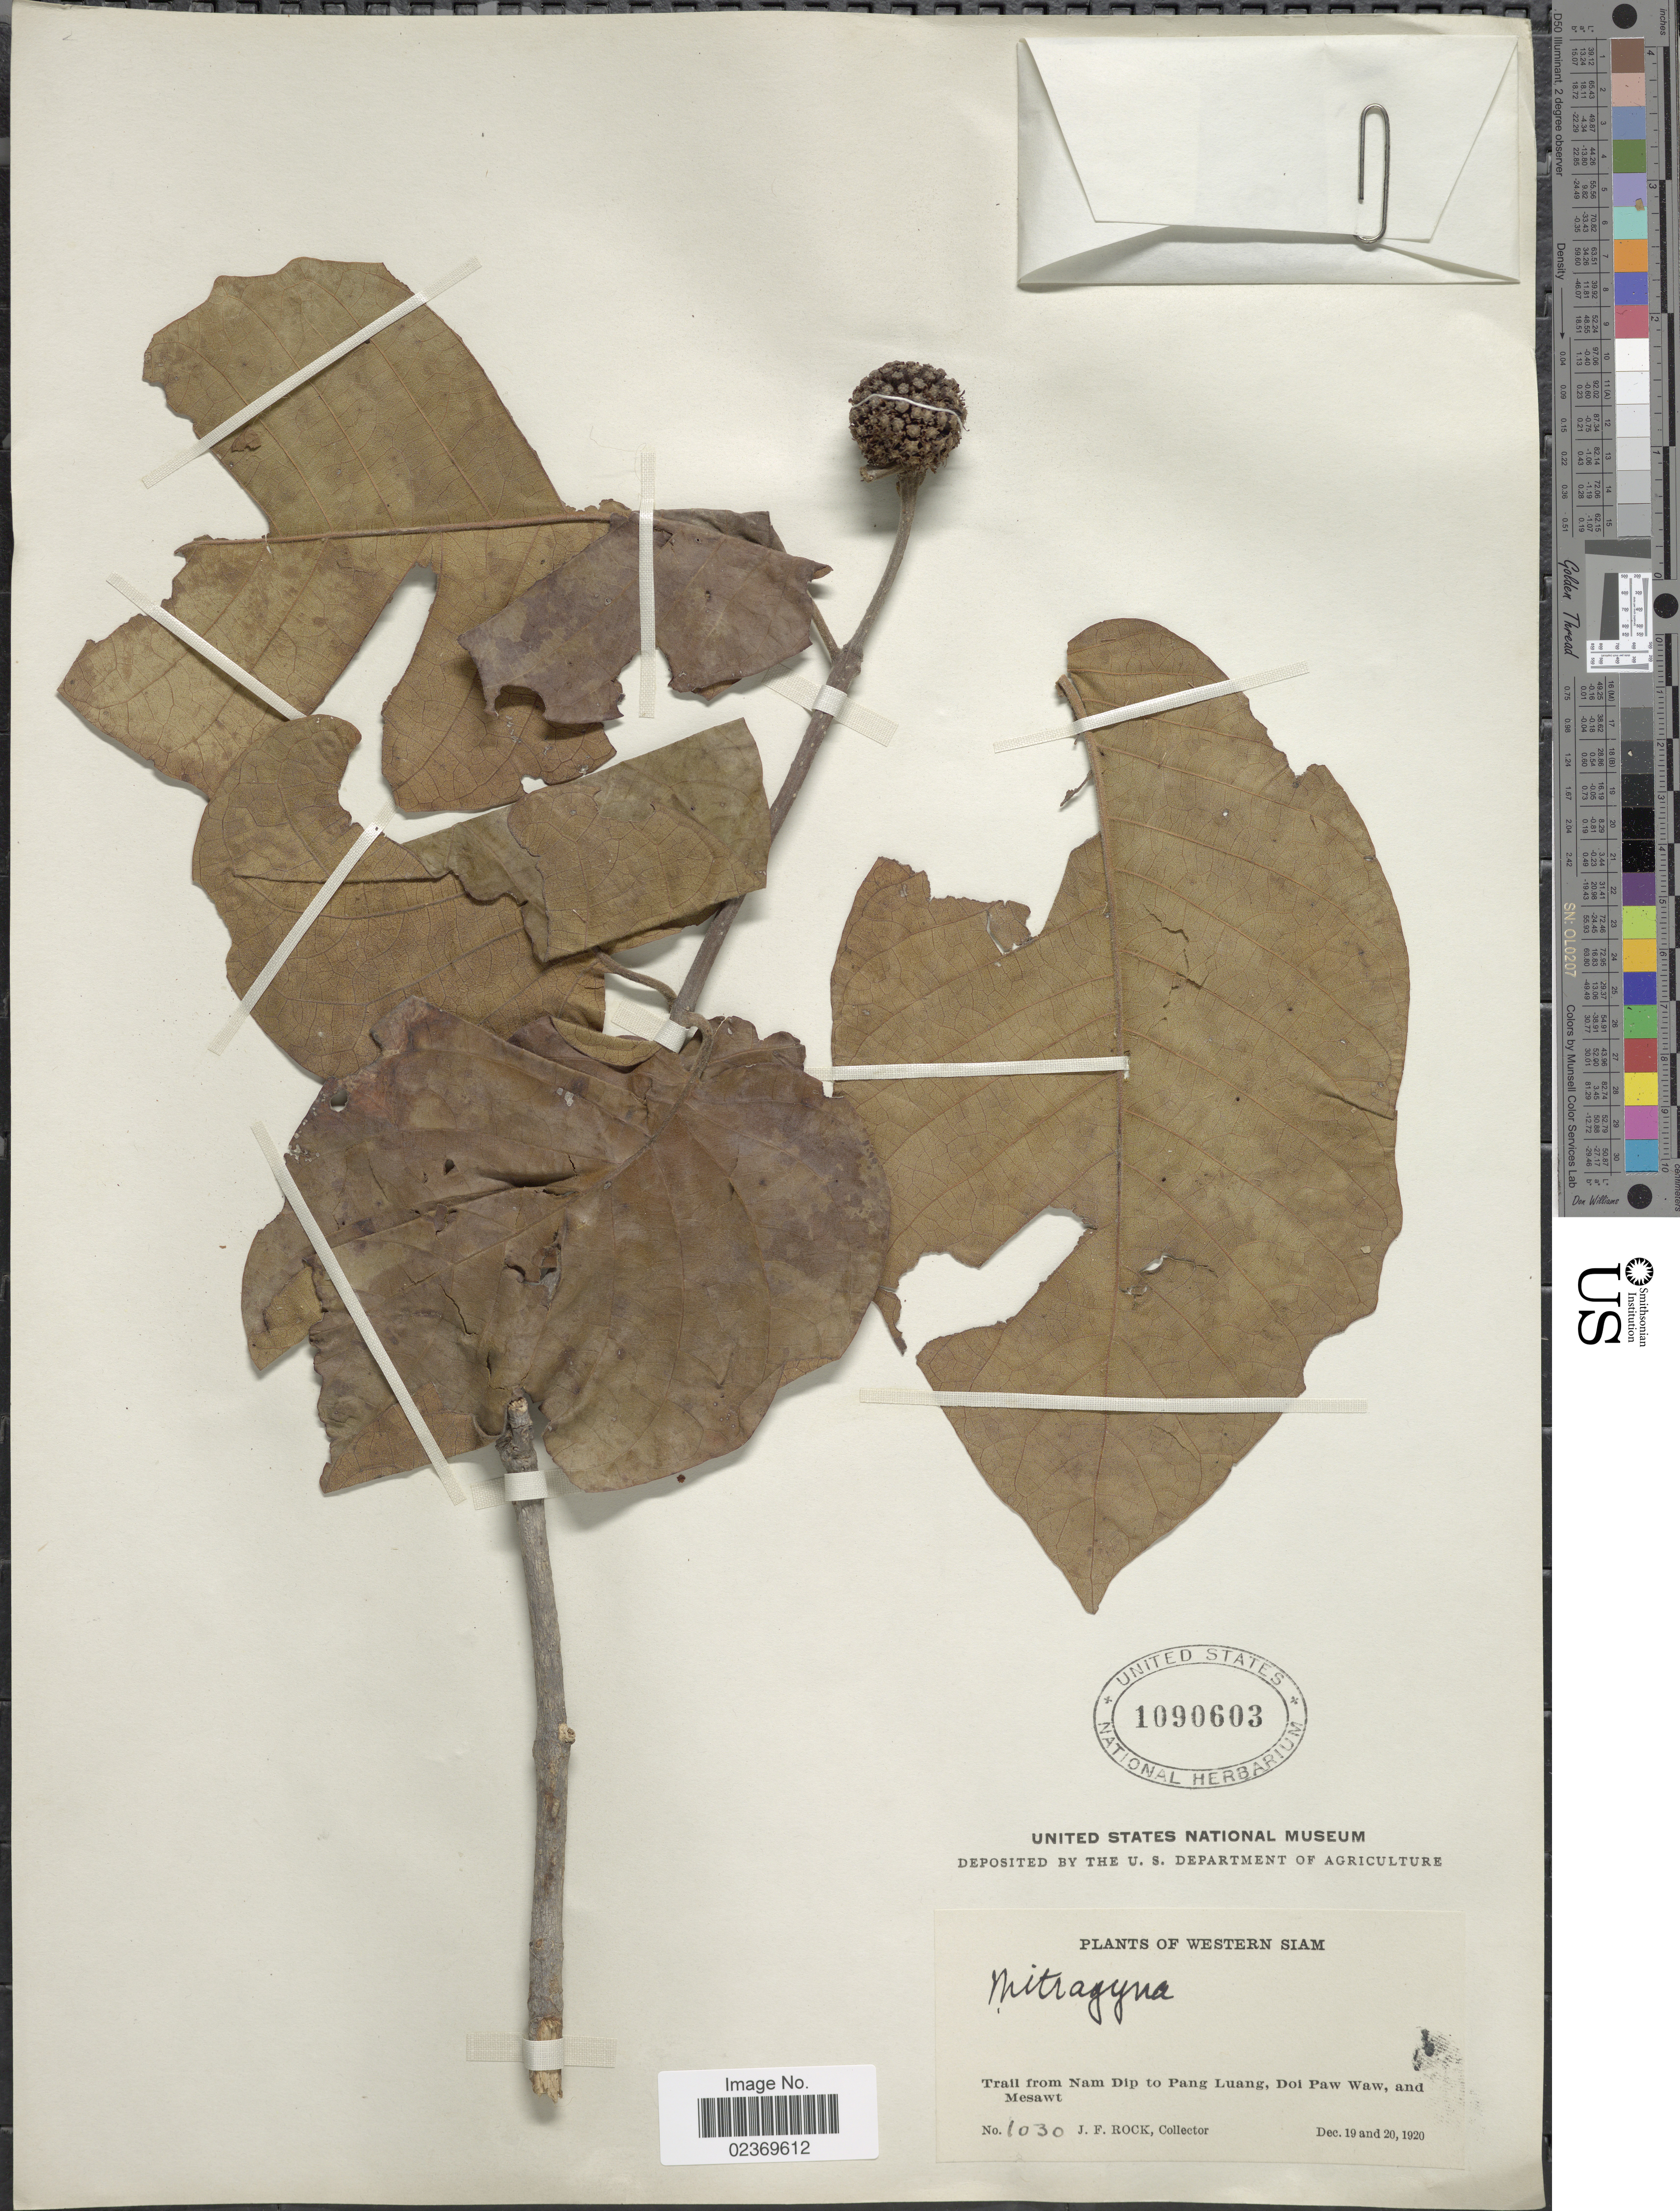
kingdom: Plantae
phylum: Tracheophyta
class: Magnoliopsida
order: Gentianales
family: Rubiaceae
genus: Mitragyna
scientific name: Mitragyna sp.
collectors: J. Rock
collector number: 1030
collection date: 1920-12-19/1920-12-20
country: Thailand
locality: Western Siam, Trail from Nam Dip to Pang Luang, Doi Paw Waw, and Mesawt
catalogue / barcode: US 1090603